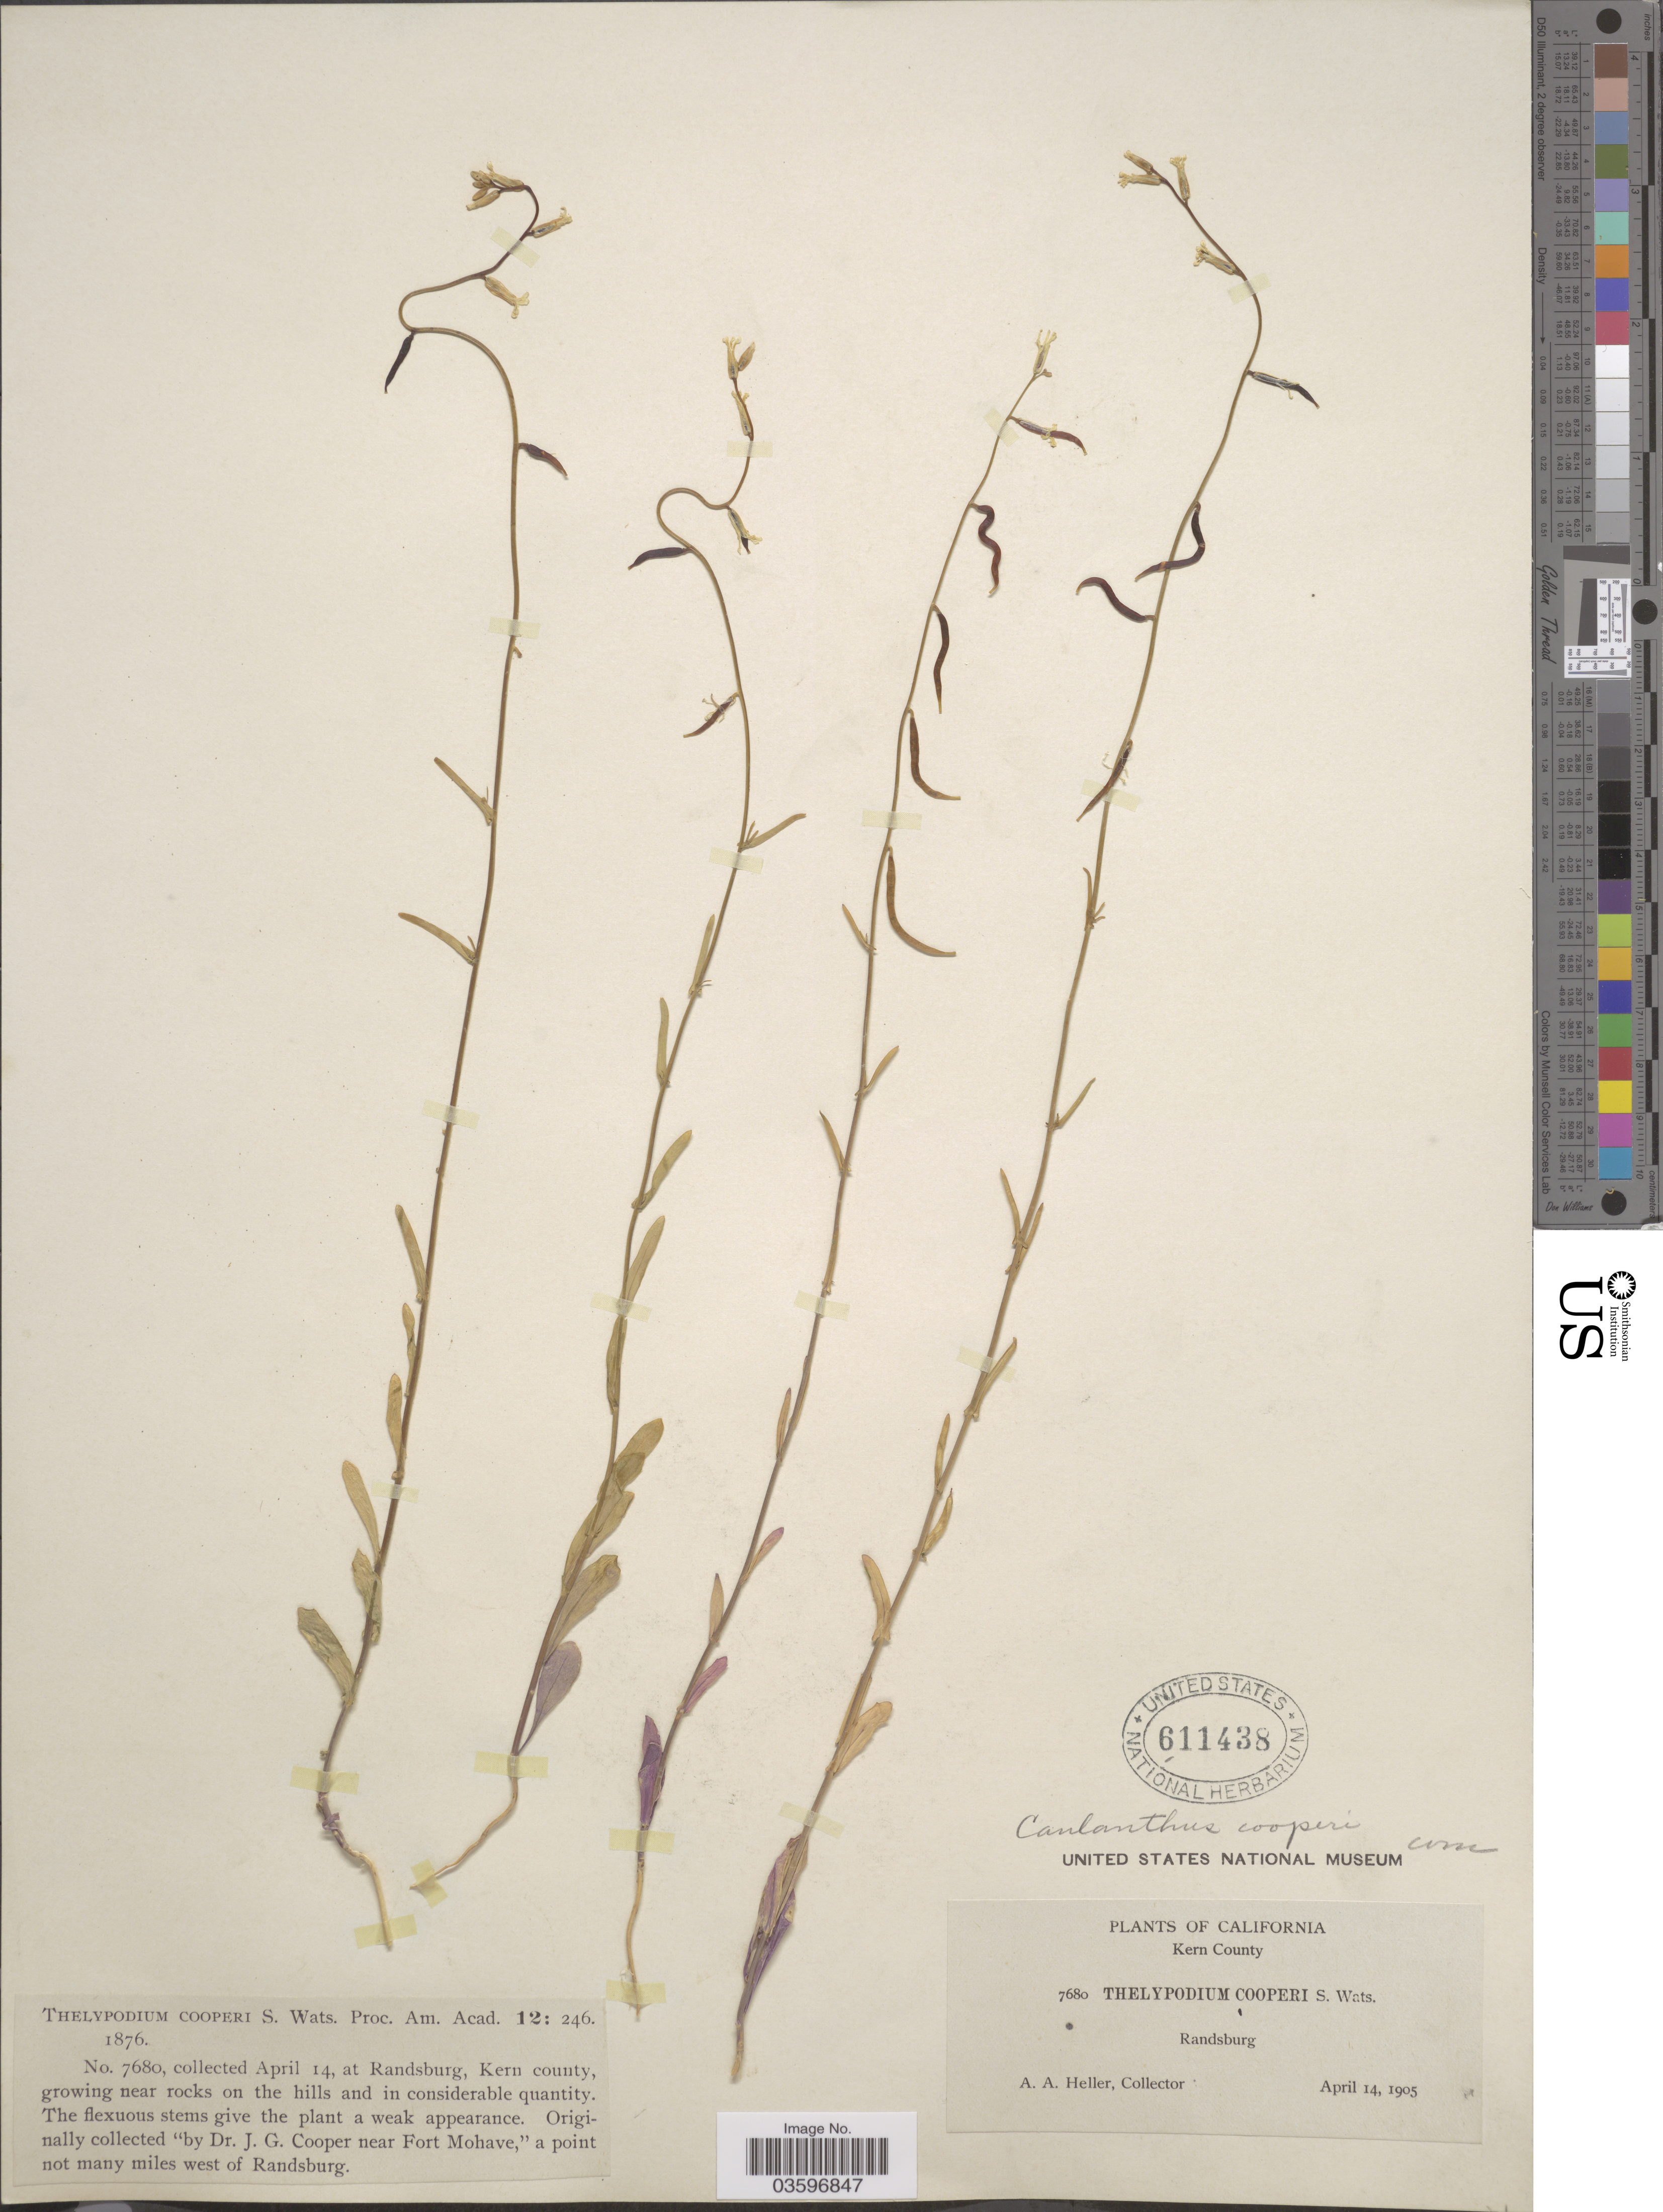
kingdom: Plantae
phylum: Tracheophyta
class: Magnoliopsida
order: Brassicales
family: Brassicaceae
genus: Caulanthus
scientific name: Caulanthus cooperi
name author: (S. Watson) Payson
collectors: A. A. Heller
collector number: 7680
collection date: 1905-04-14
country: United States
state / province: California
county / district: Kern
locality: Kern County. Randsburg.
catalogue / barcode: US 611438